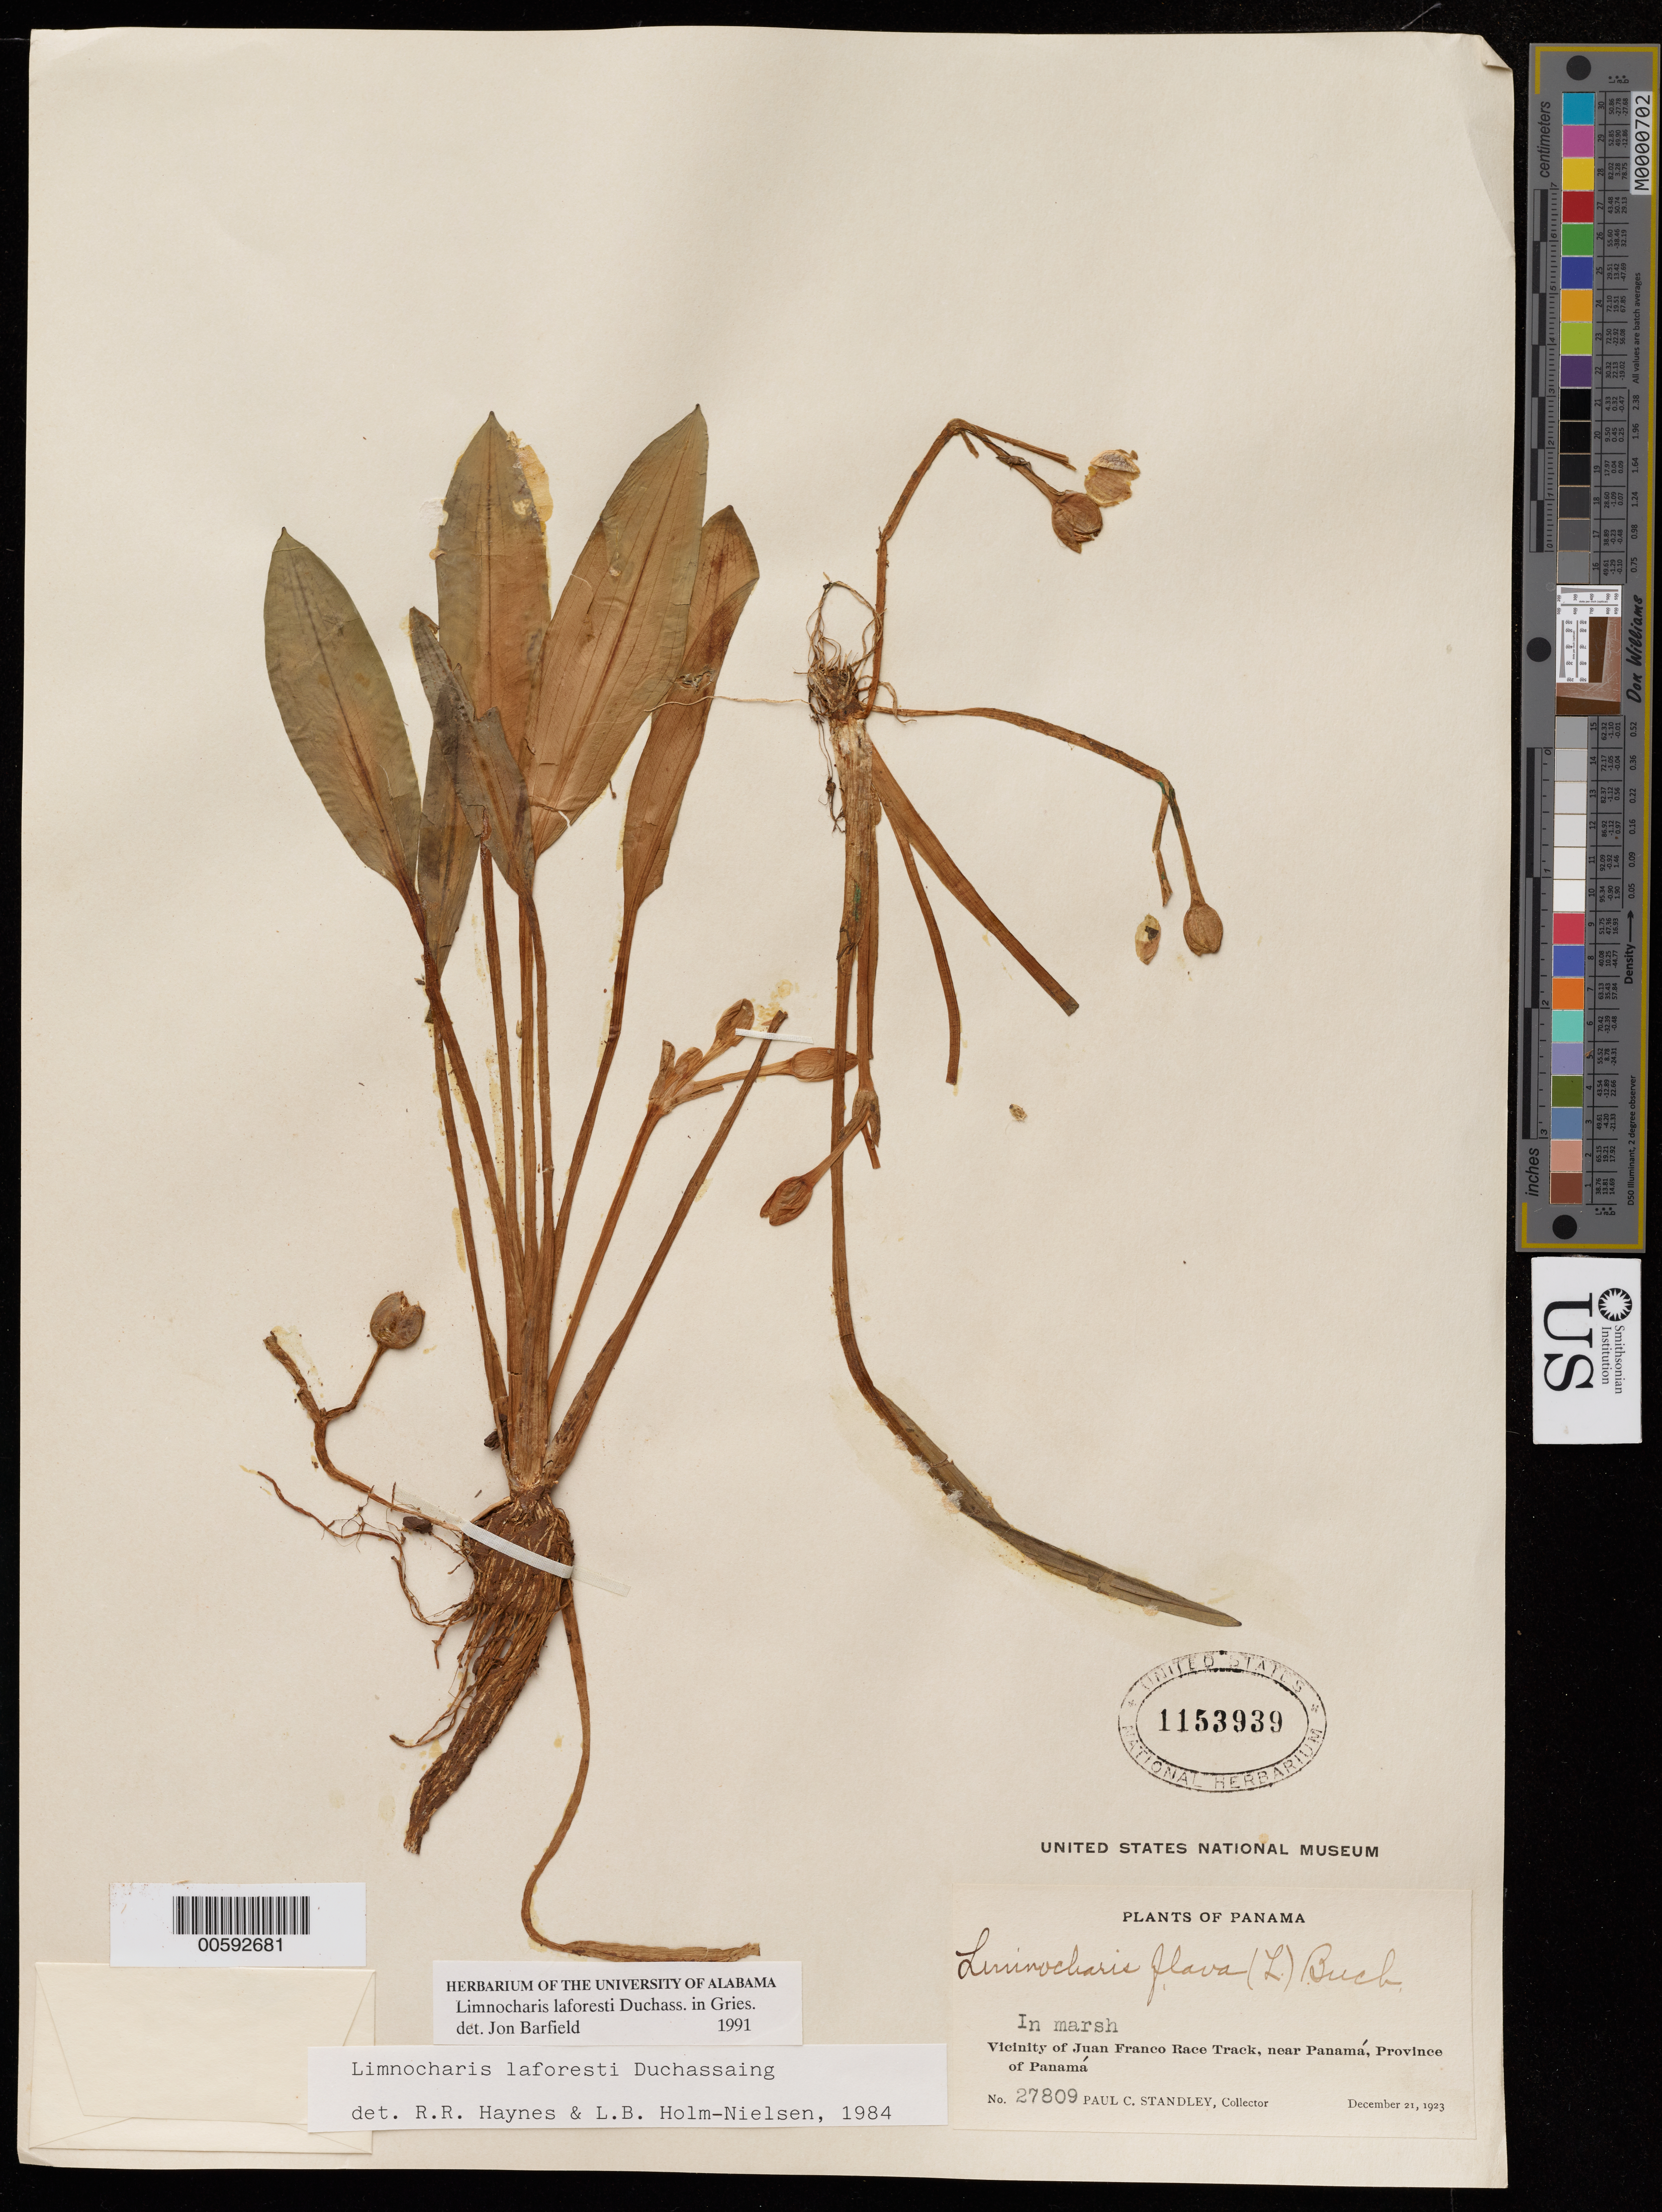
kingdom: Plantae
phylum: Tracheophyta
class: Liliopsida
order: Alismatales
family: Alismataceae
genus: Limnocharis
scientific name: Limnocharis laforestii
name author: Duchass. ex Griseb.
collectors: P. C. Standley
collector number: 27809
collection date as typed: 21 Dec 1923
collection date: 1923-12-21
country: Panama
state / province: Panamá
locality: Juan Franco Race Track, near Panama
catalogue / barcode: US 1153939